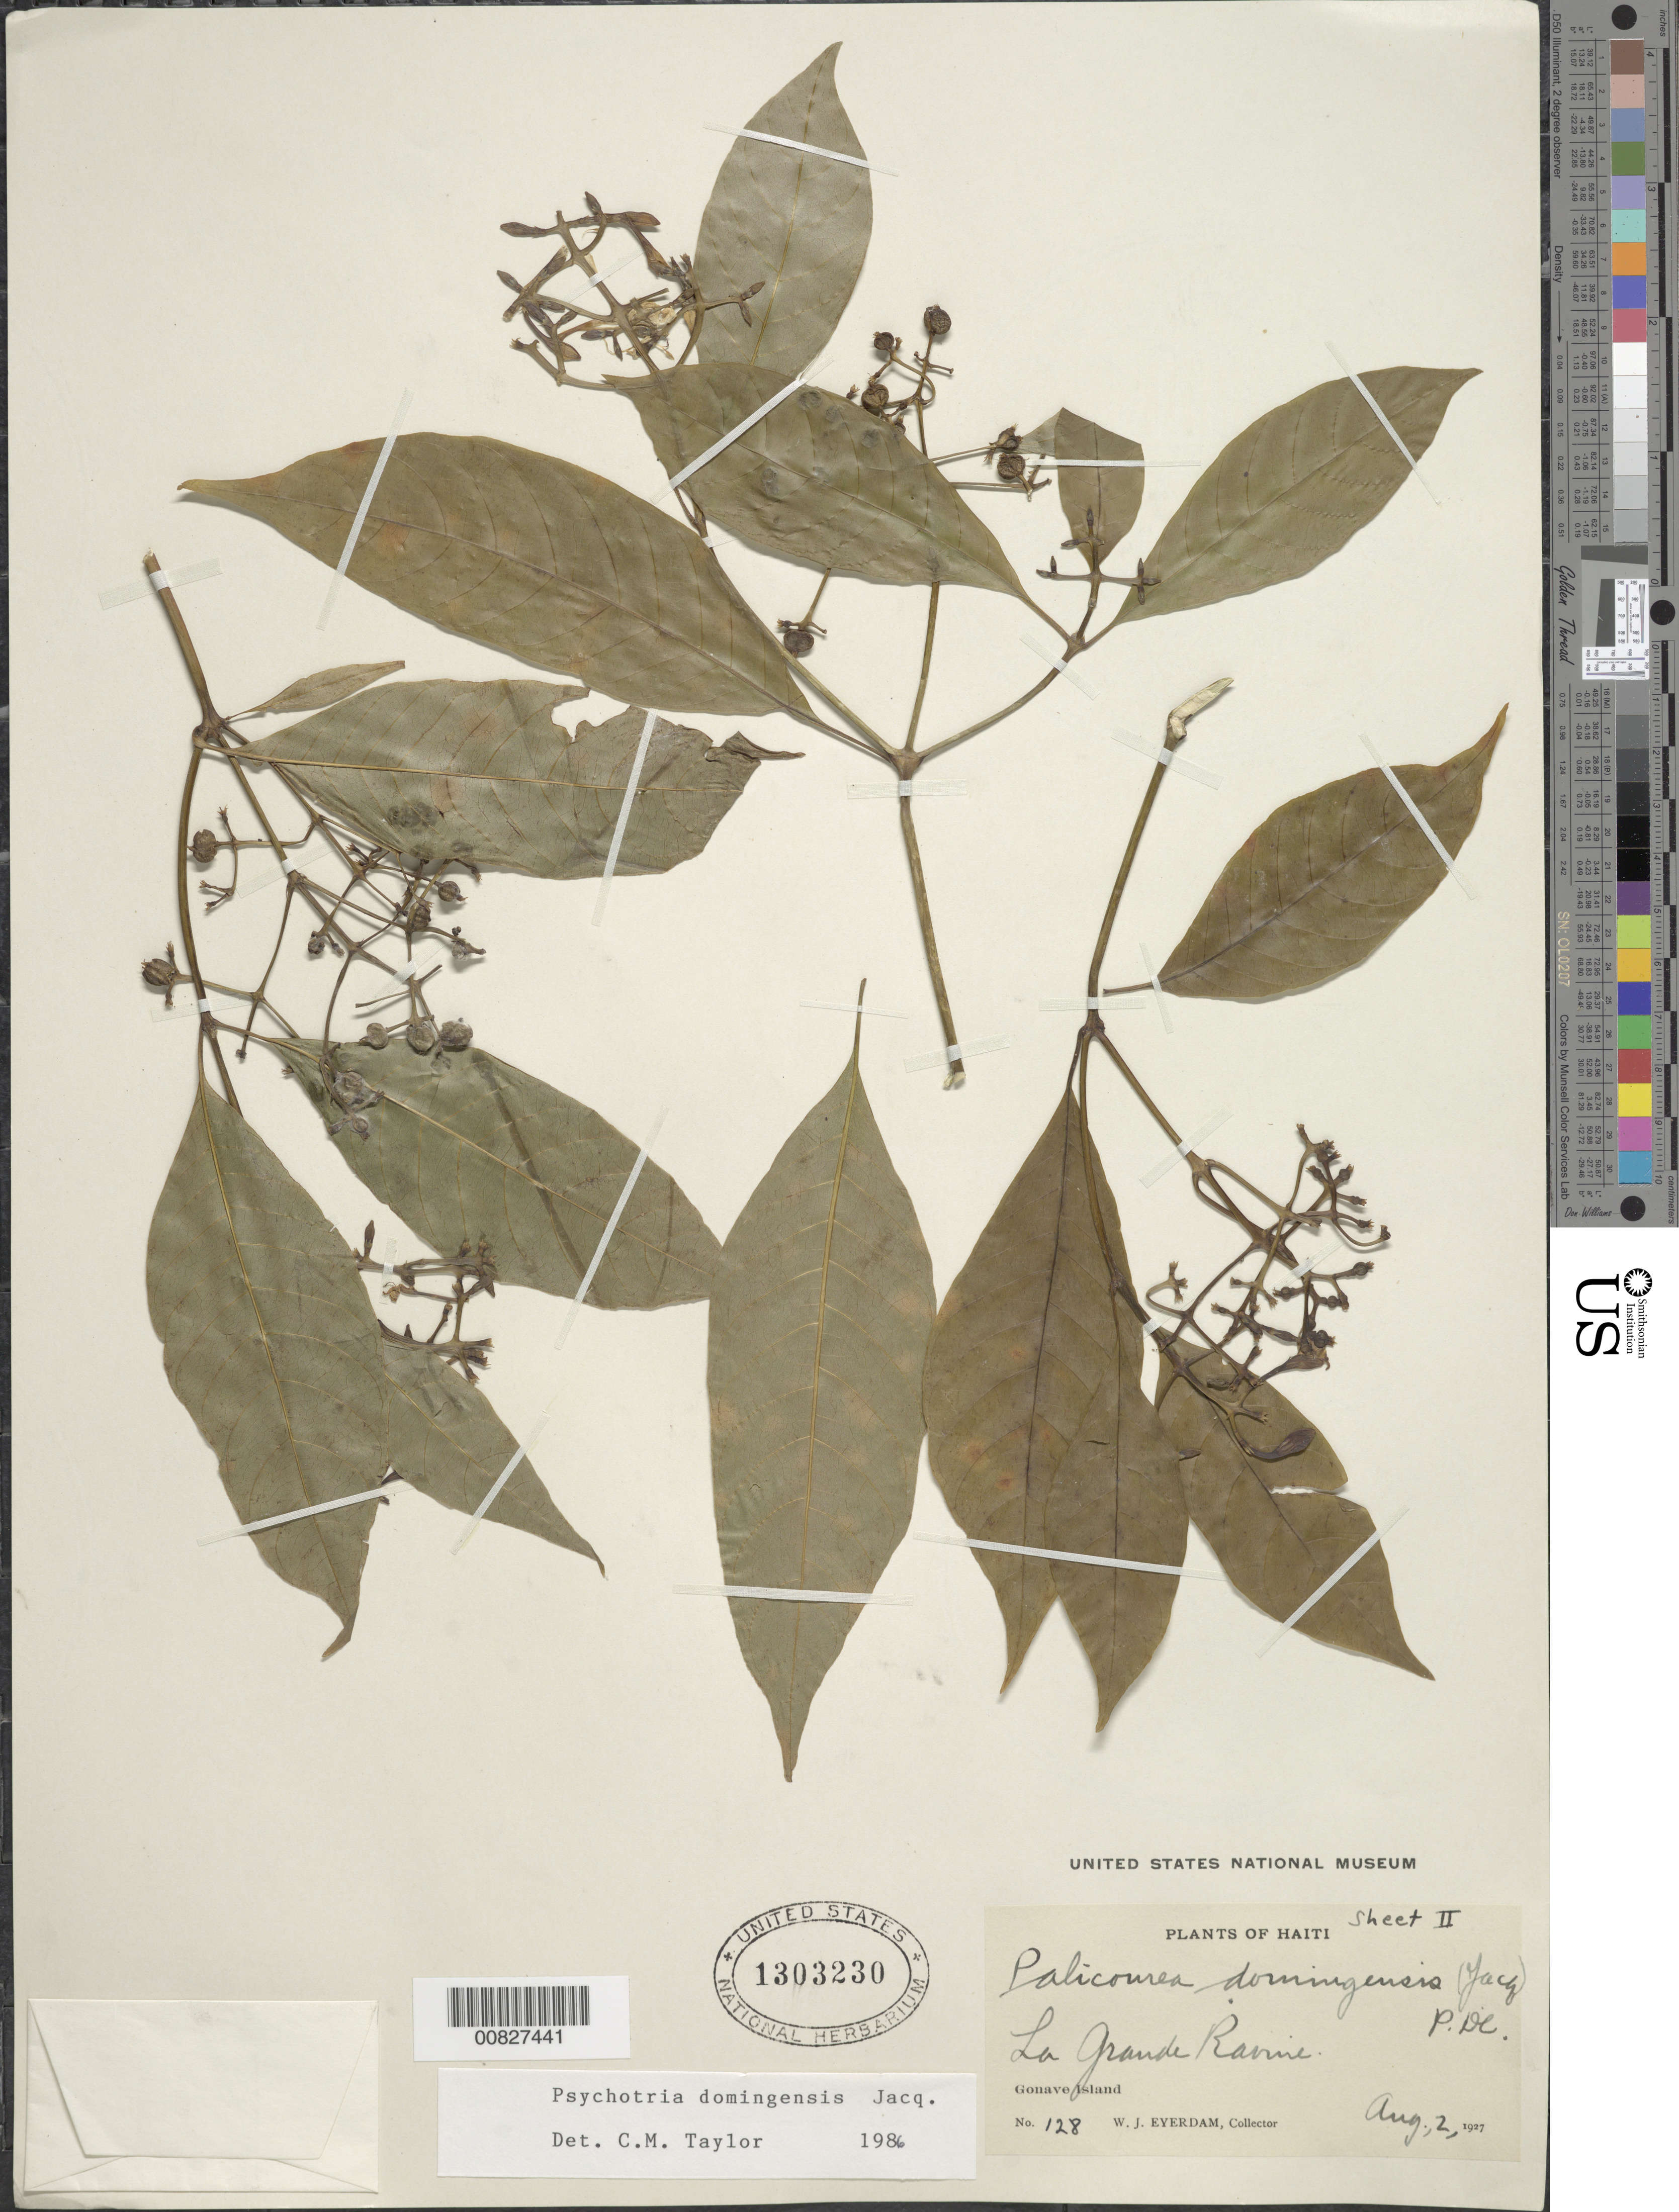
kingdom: Plantae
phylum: Tracheophyta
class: Magnoliopsida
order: Gentianales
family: Rubiaceae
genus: Psychotria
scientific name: Psychotria domingensis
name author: Jacq.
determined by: Taylor, Charlotte M.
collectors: W. J. Eyerdam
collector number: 128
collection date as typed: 02 Aug 1927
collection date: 1927-08-02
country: Haiti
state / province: Ouest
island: Île de la Gonâve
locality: La Grande Ravine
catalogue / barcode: US 1303230